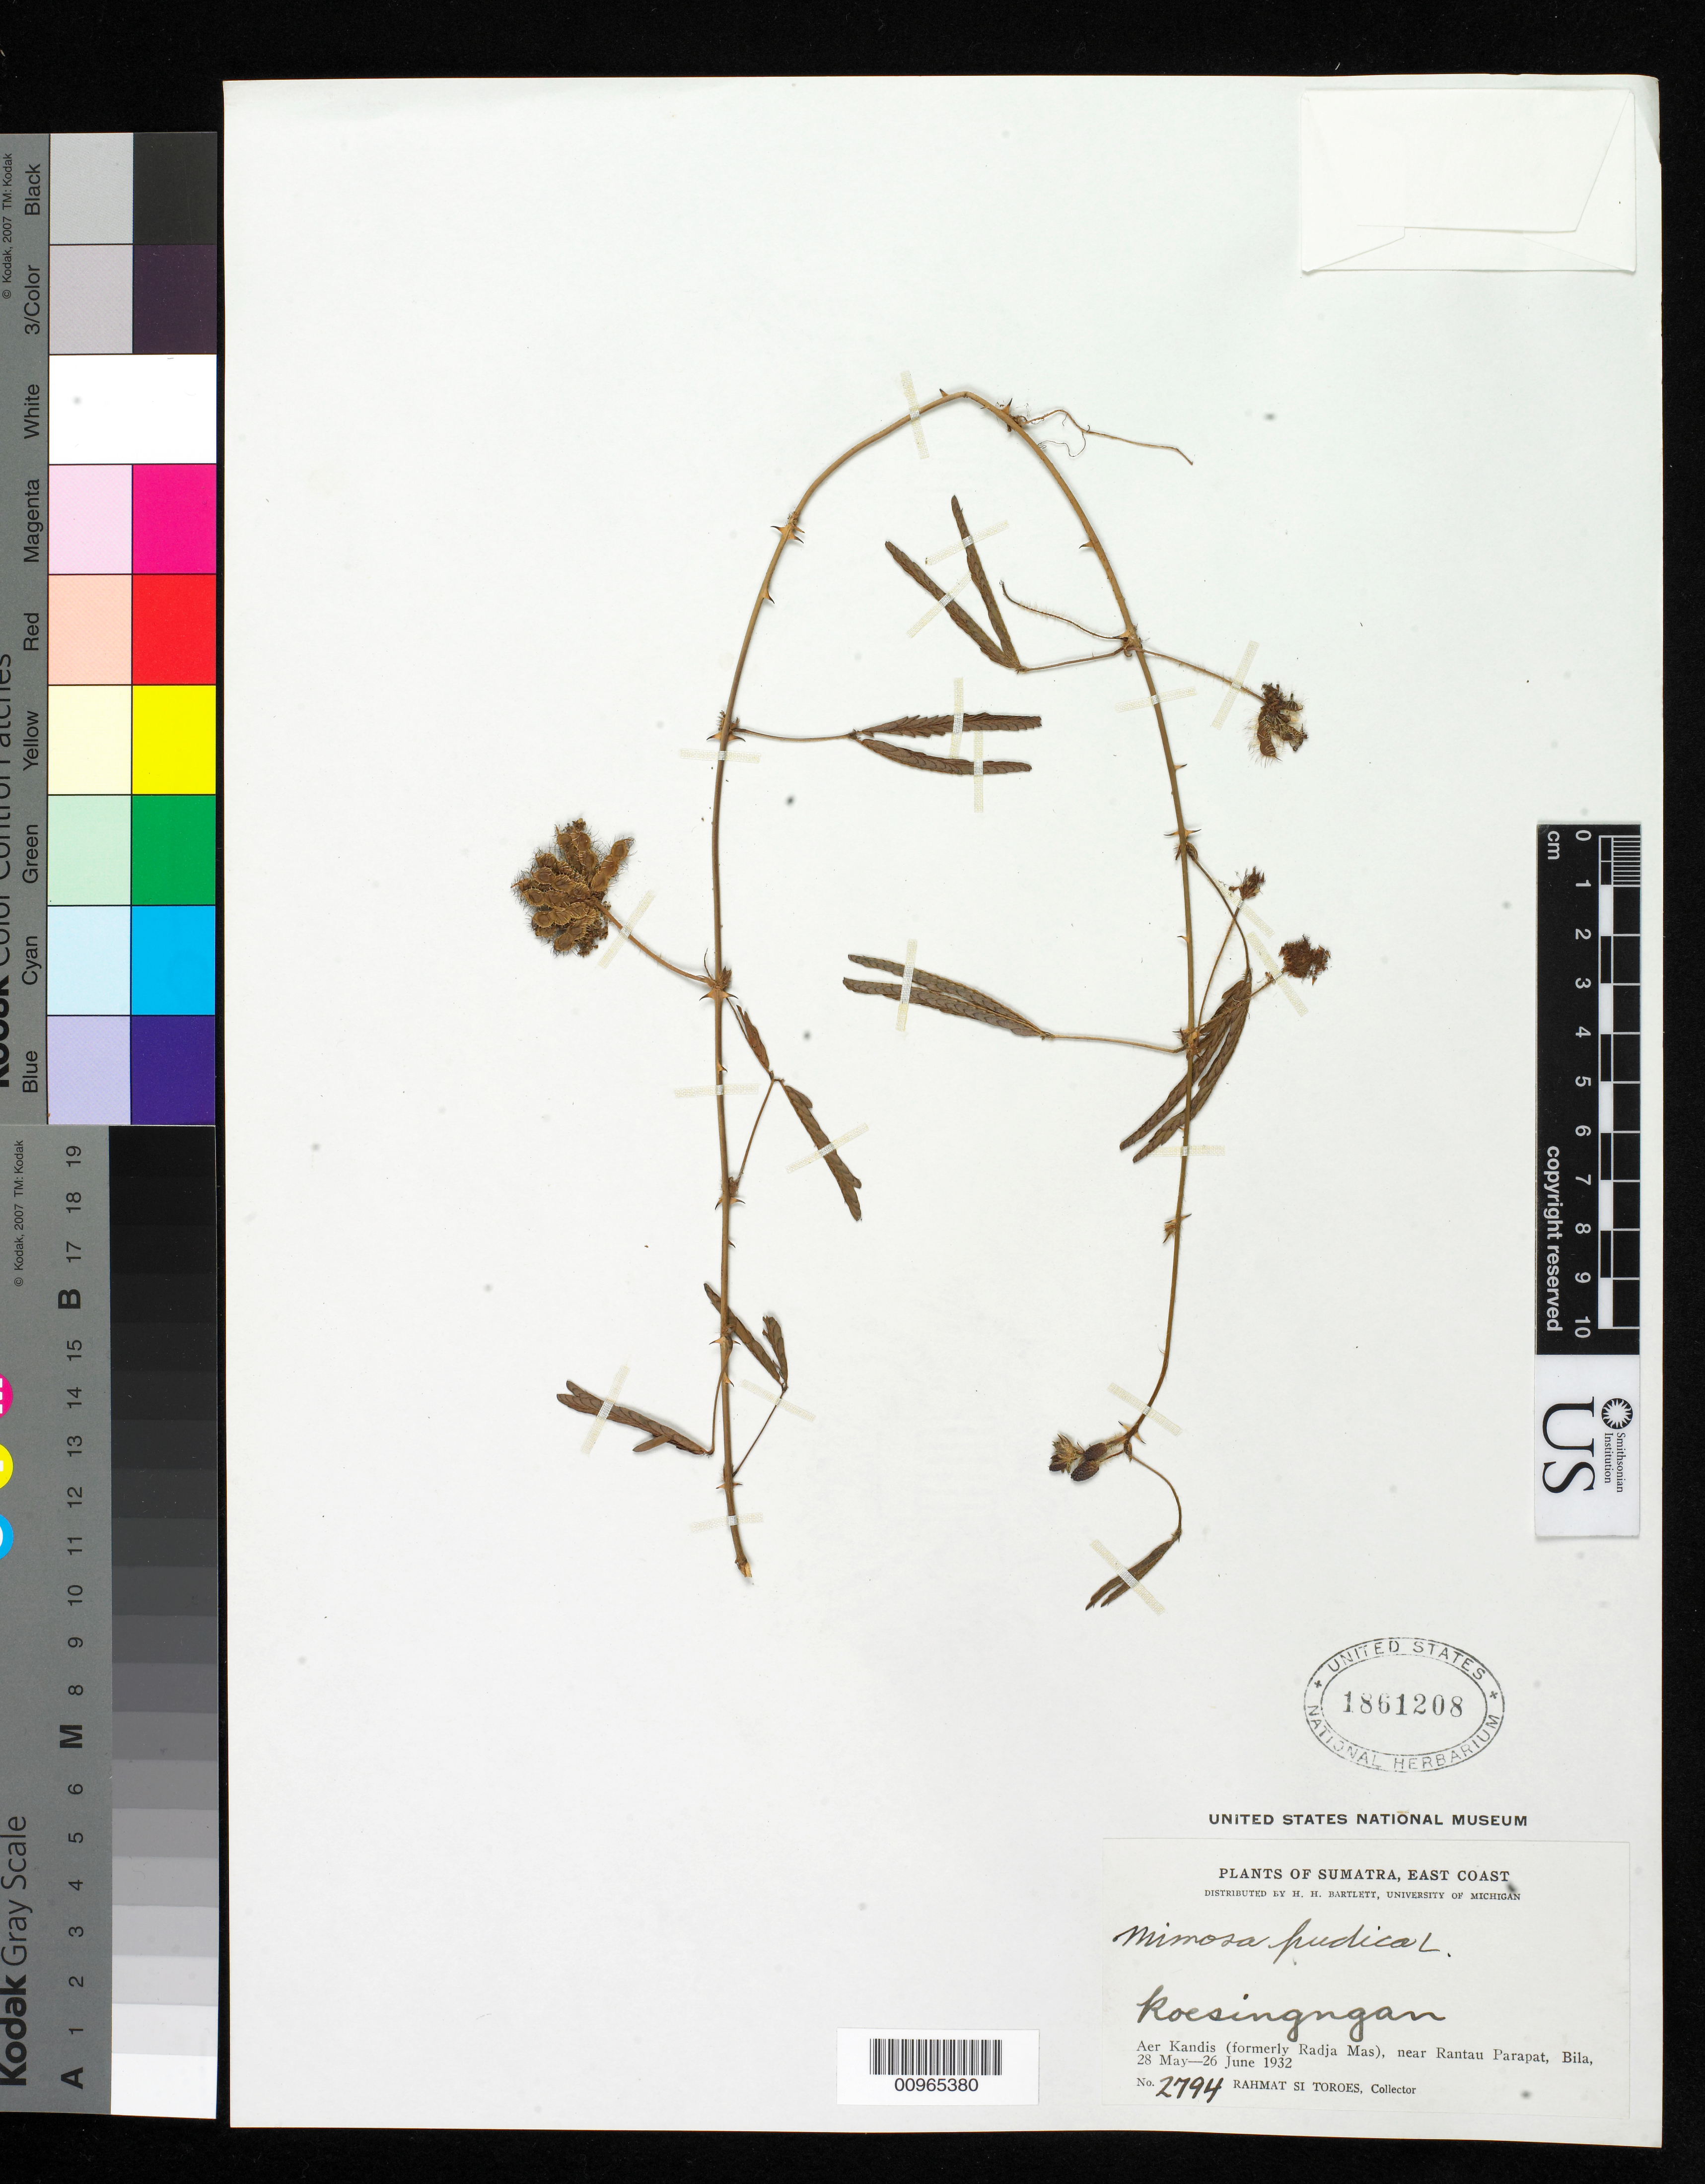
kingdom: Plantae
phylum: Tracheophyta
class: Magnoliopsida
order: Fabales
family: Fabaceae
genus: Mimosa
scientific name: Mimosa pudica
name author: L.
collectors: Rahmat Si Boeea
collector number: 2794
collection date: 1932-05-28/1932-06-26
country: Indonesia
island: Sumatra I.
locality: (East Coast) Aer Kandis (formerly Radja Mas), near Rantau Parapat, Bila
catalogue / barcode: US 1861208